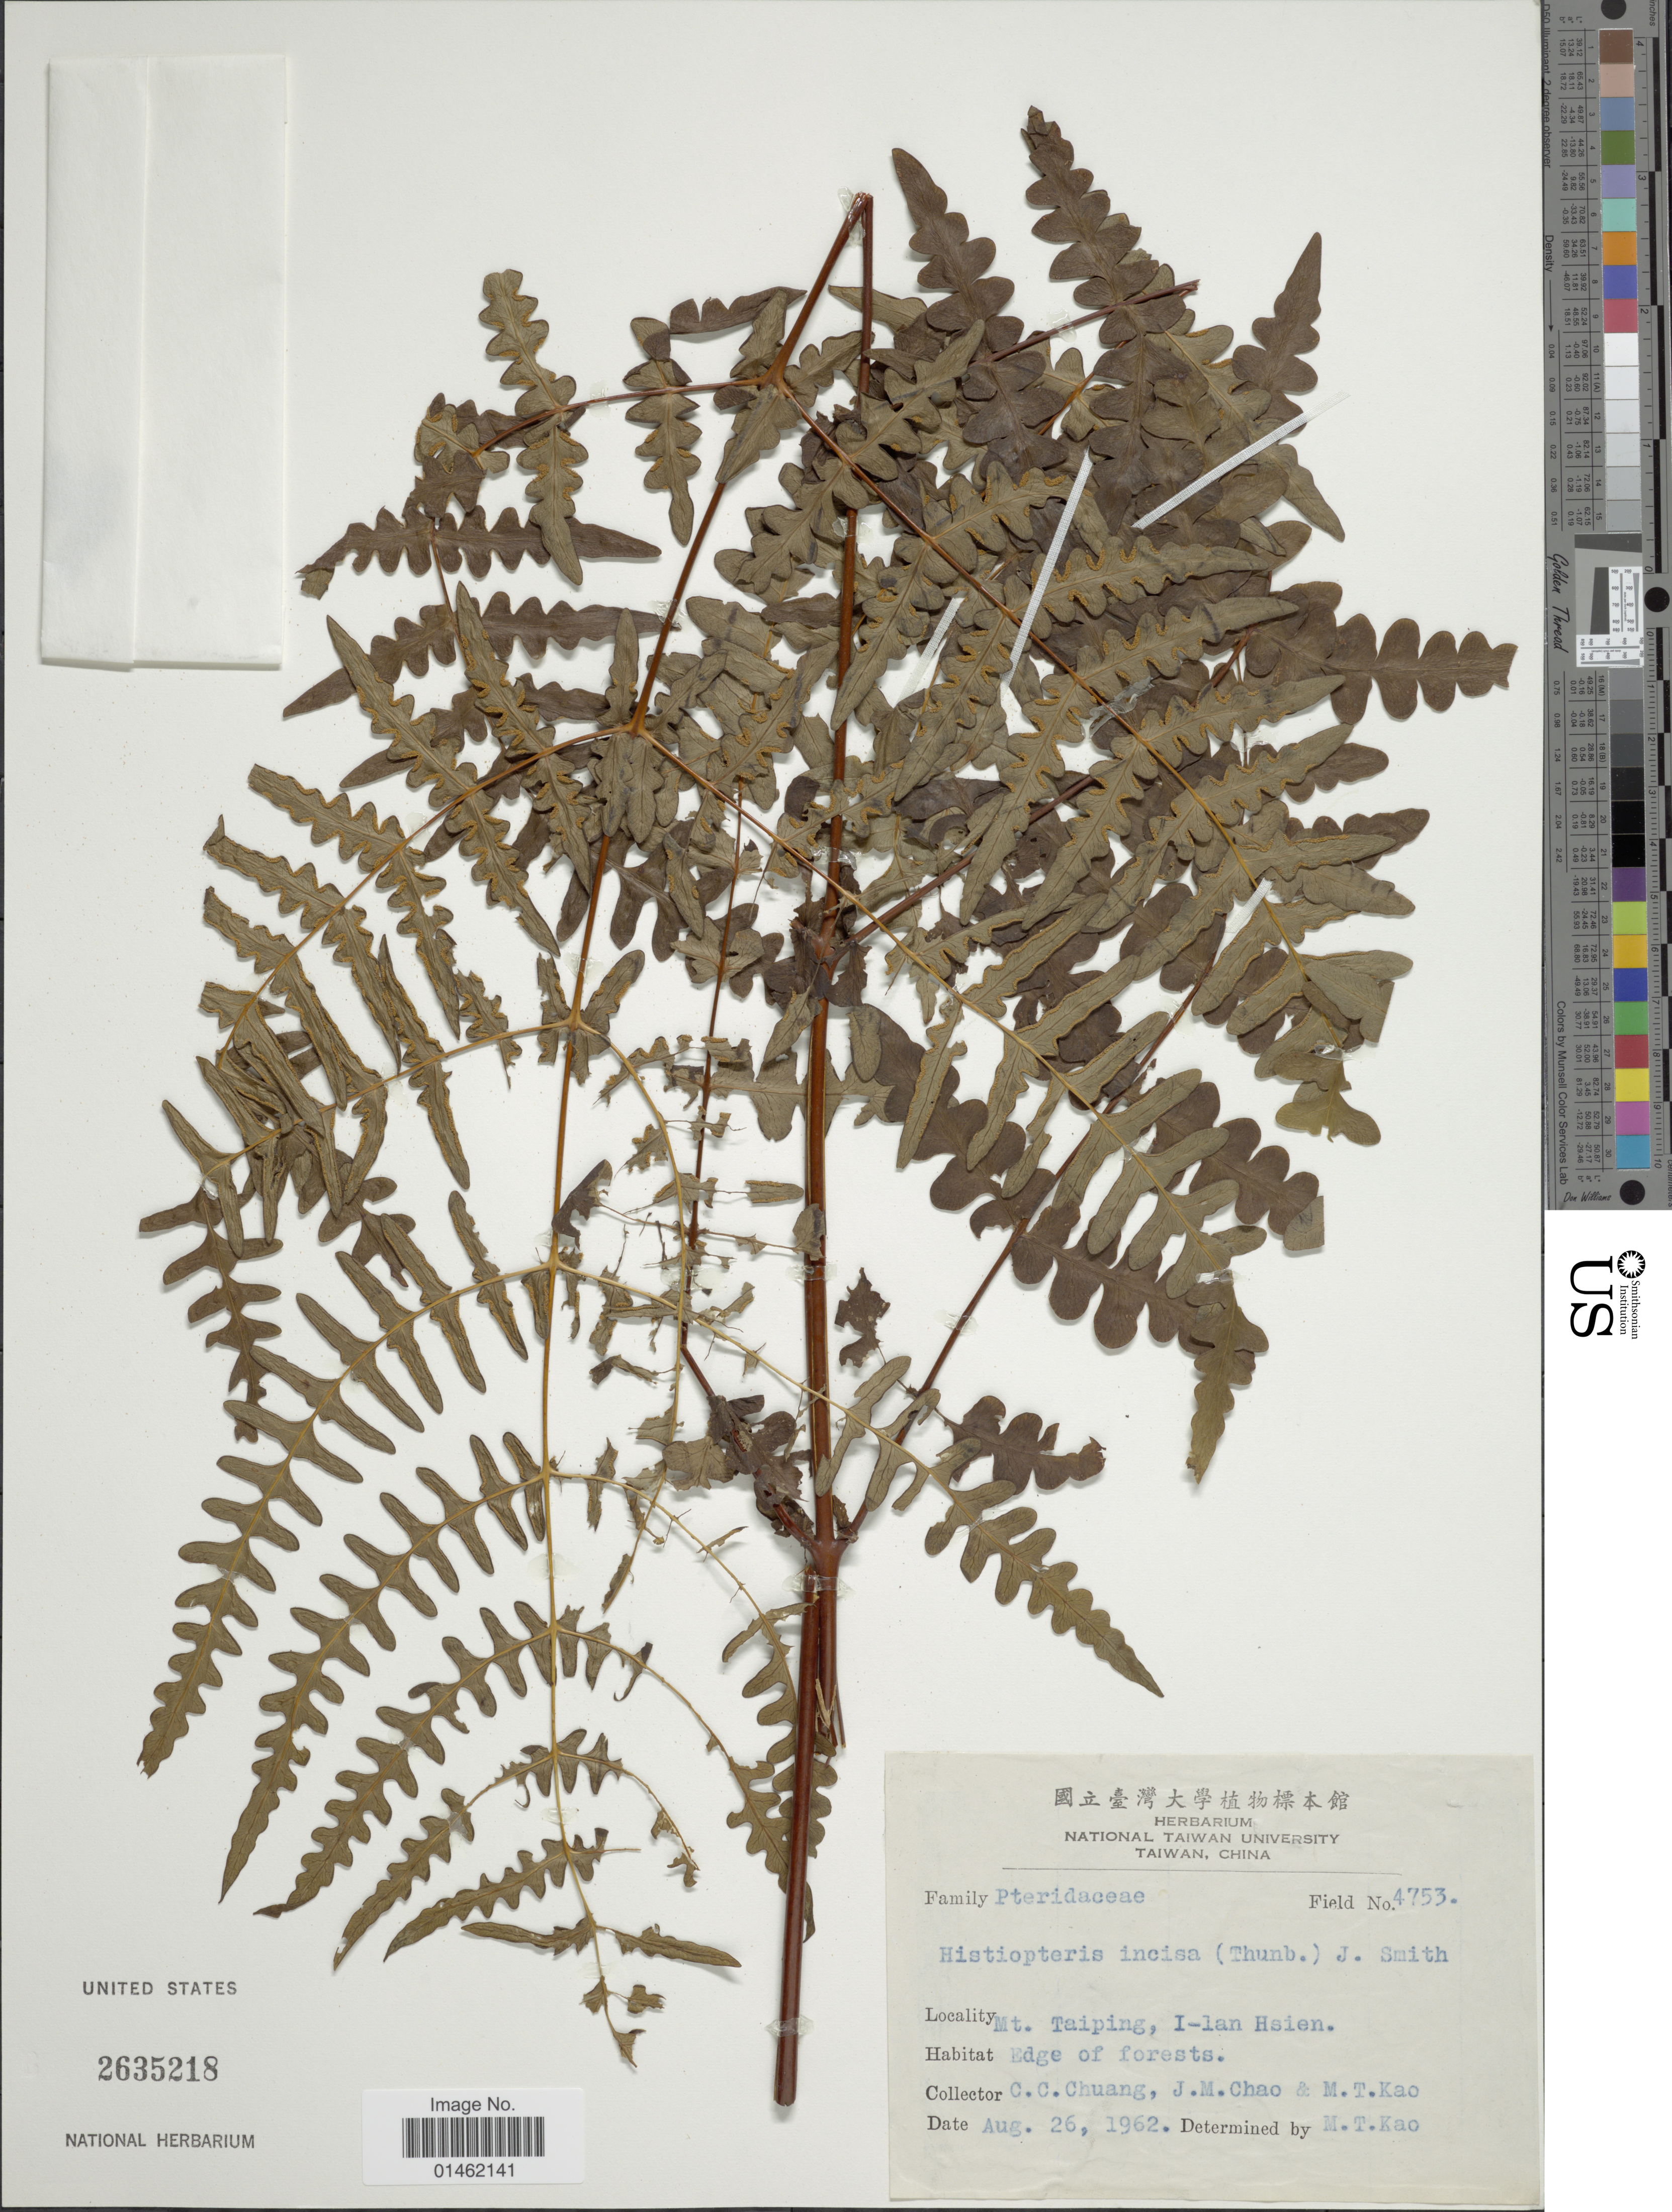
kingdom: Plantae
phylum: Tracheophyta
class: Polypodiopsida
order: Polypodiales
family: Dennstaedtiaceae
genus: Histiopteris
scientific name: Histiopteris incisa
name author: (Thunb.) J. Sm.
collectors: C. C. Chuang, J. Chao & M. T. Kao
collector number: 4753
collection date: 1962-08-26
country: Taiwan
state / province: Taipei City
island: Taiwan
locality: Mt. Taiping, I-lan Hsien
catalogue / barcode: US 2635218